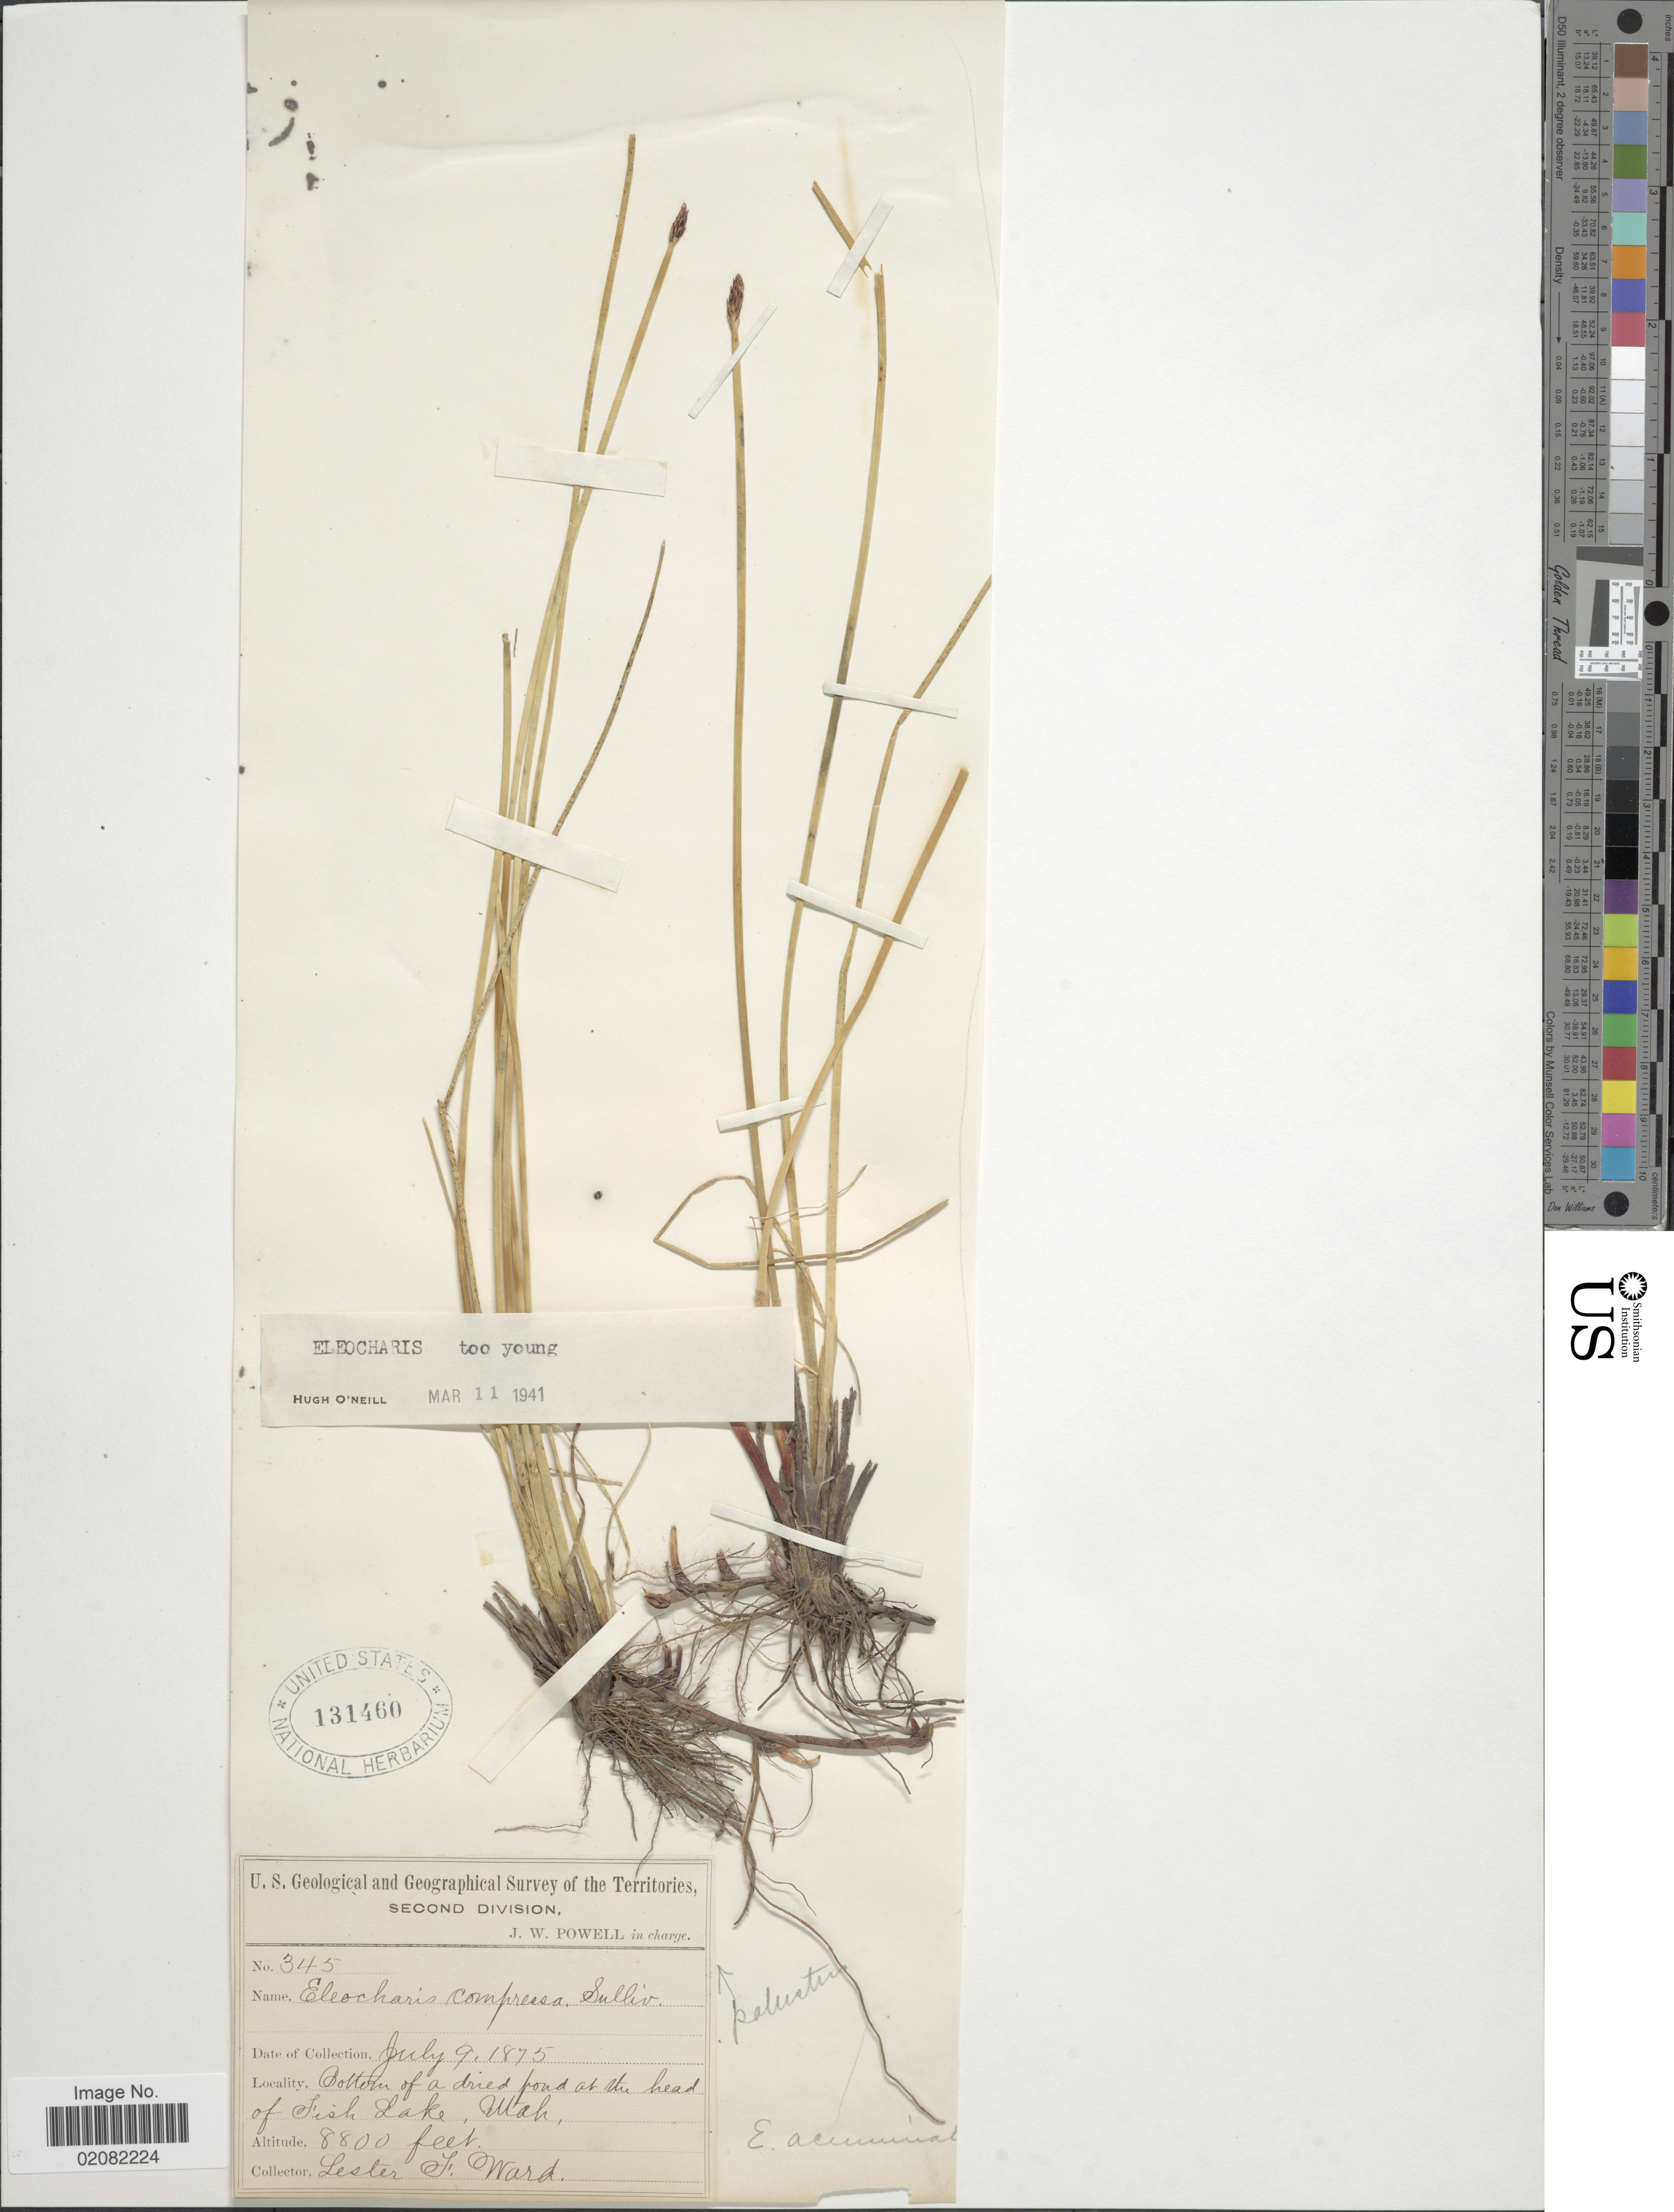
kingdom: Plantae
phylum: Tracheophyta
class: Liliopsida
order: Poales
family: Cyperaceae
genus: Eleocharis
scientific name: Eleocharis compressa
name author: Sull.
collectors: L. F. Ward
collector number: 345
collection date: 1875-07-09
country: United States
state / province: Utah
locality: Bottom of a dried pond at the head of Fish Lake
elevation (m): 2682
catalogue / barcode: US 131460